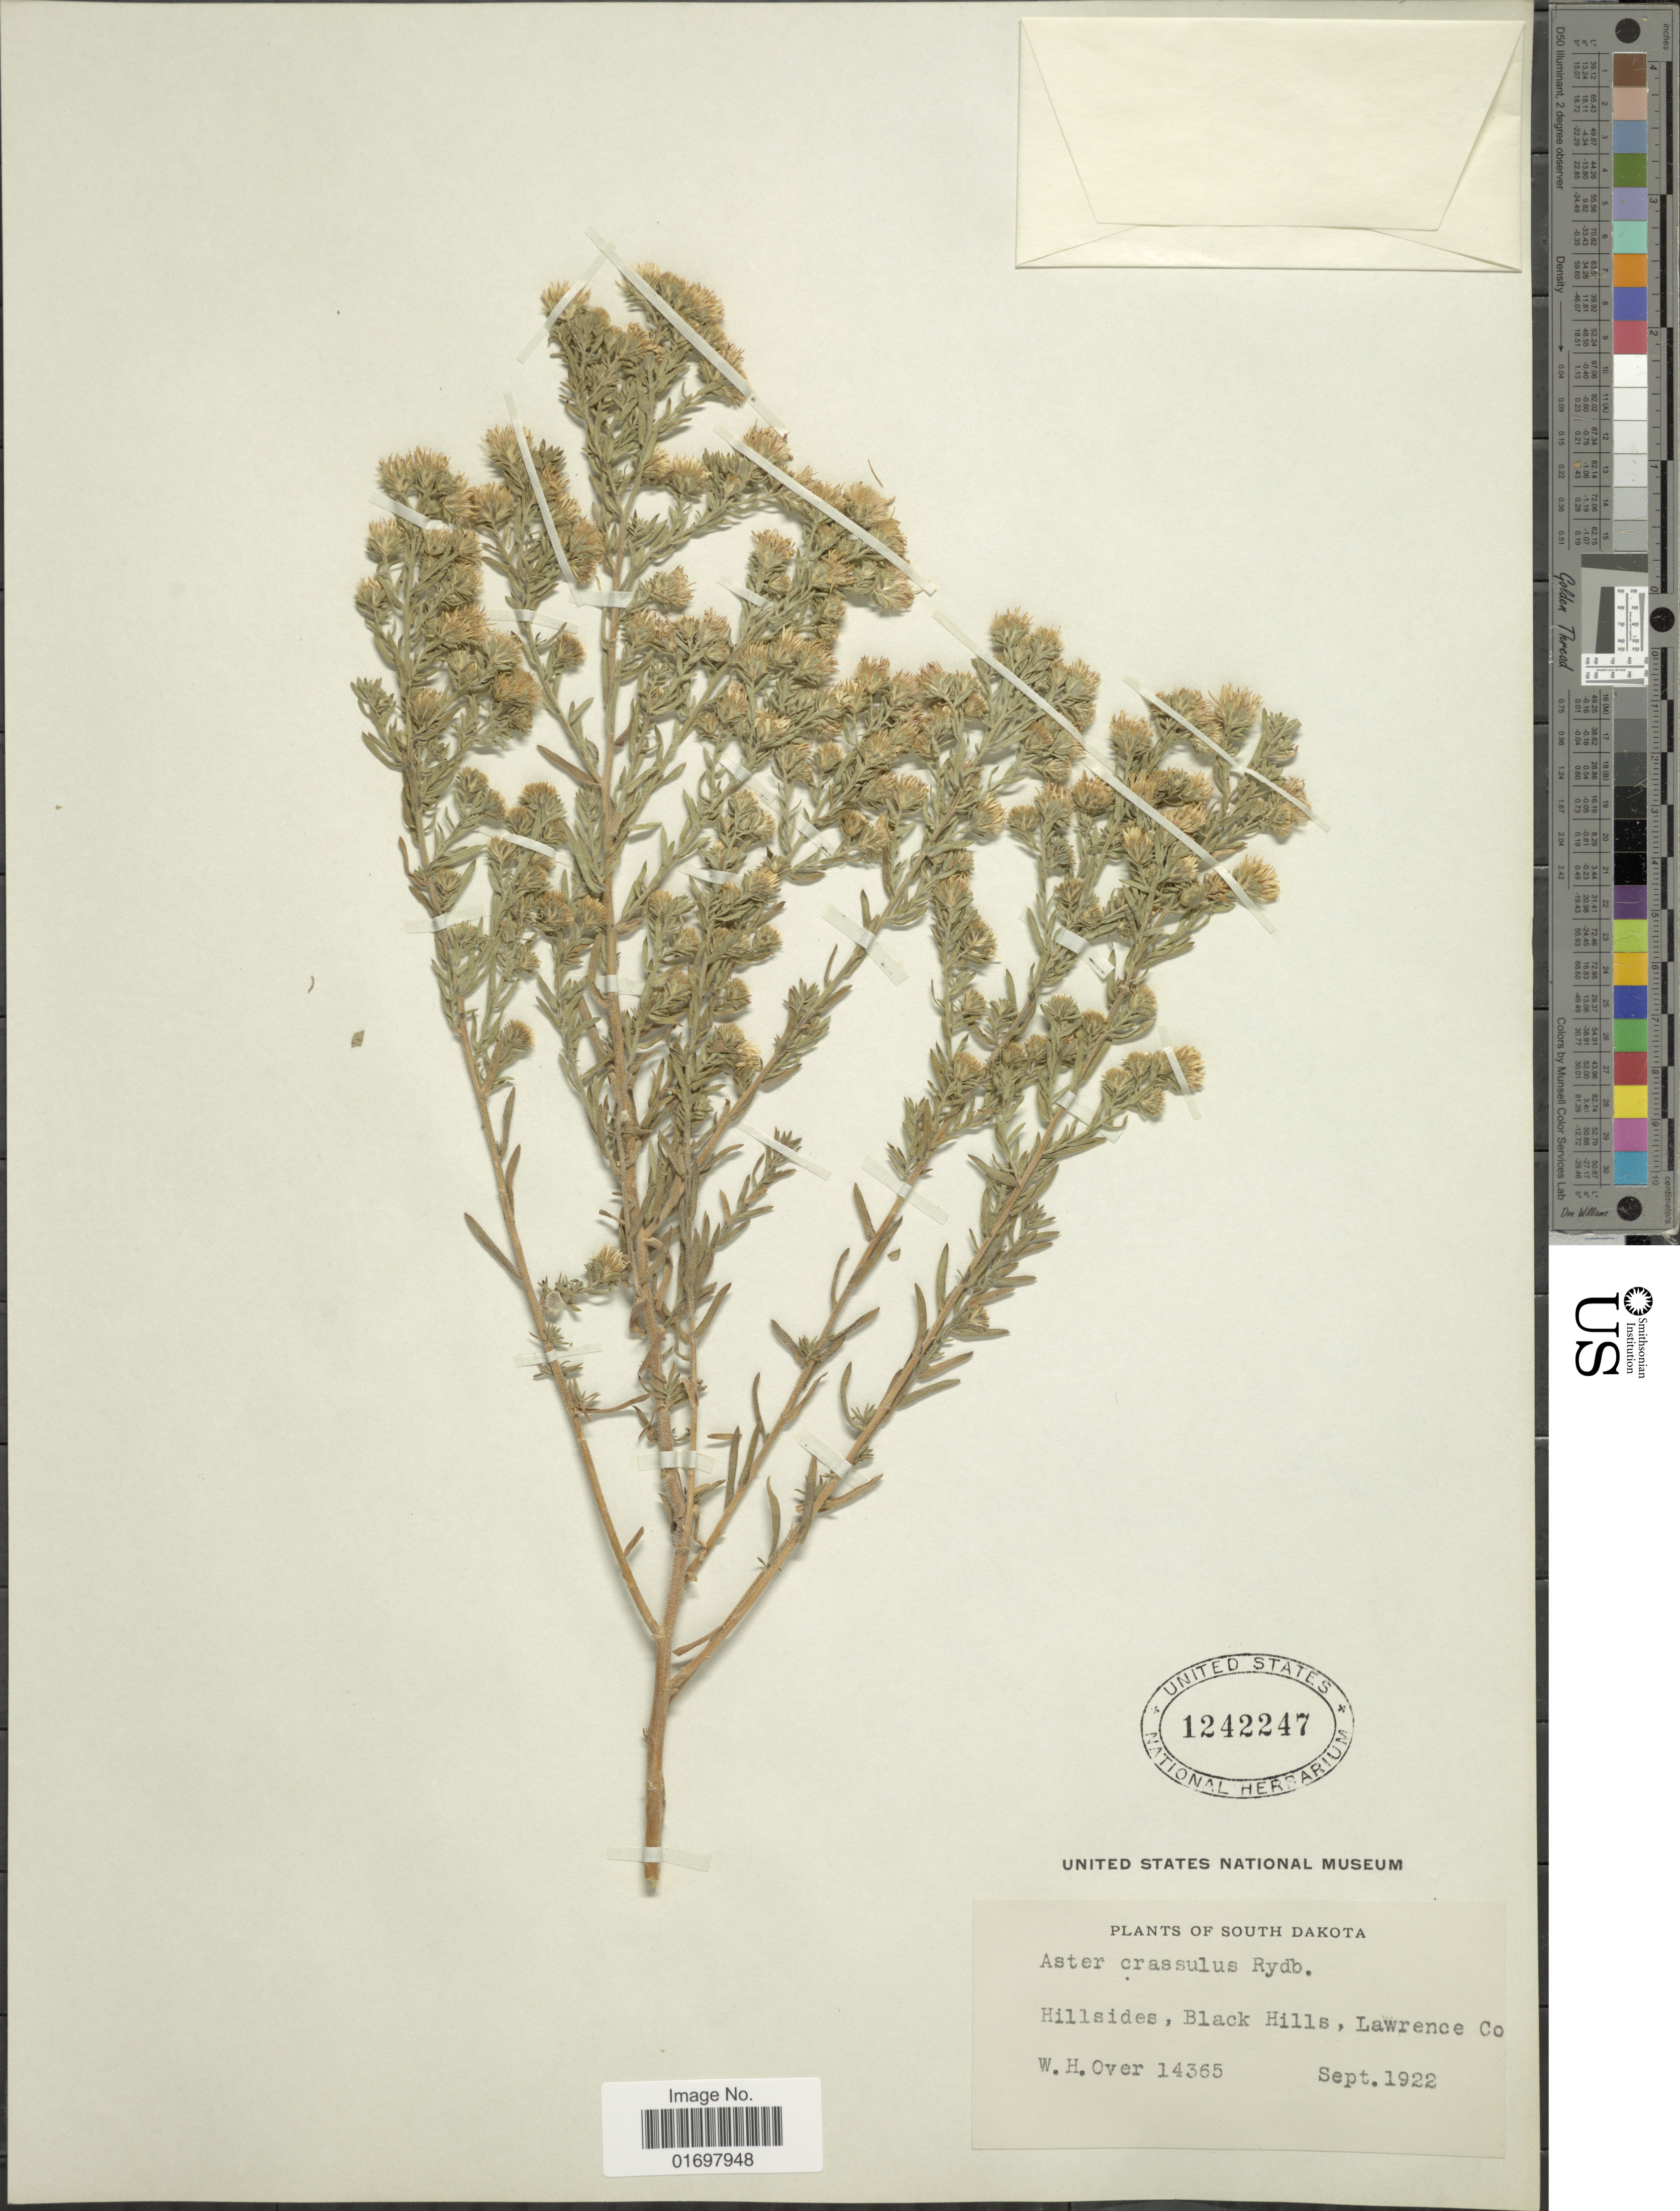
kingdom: Plantae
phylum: Tracheophyta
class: Magnoliopsida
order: Asterales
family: Asteraceae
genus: Symphyotrichum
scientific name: Symphyotrichum falcatum var. commutatum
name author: (Torr. & A. Gray) G.L. Nesom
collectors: W. Over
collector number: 14365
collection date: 1922-09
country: United States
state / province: South Dakota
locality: Hillsides, Black Hills, Lawrence Co.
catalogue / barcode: US 1242247